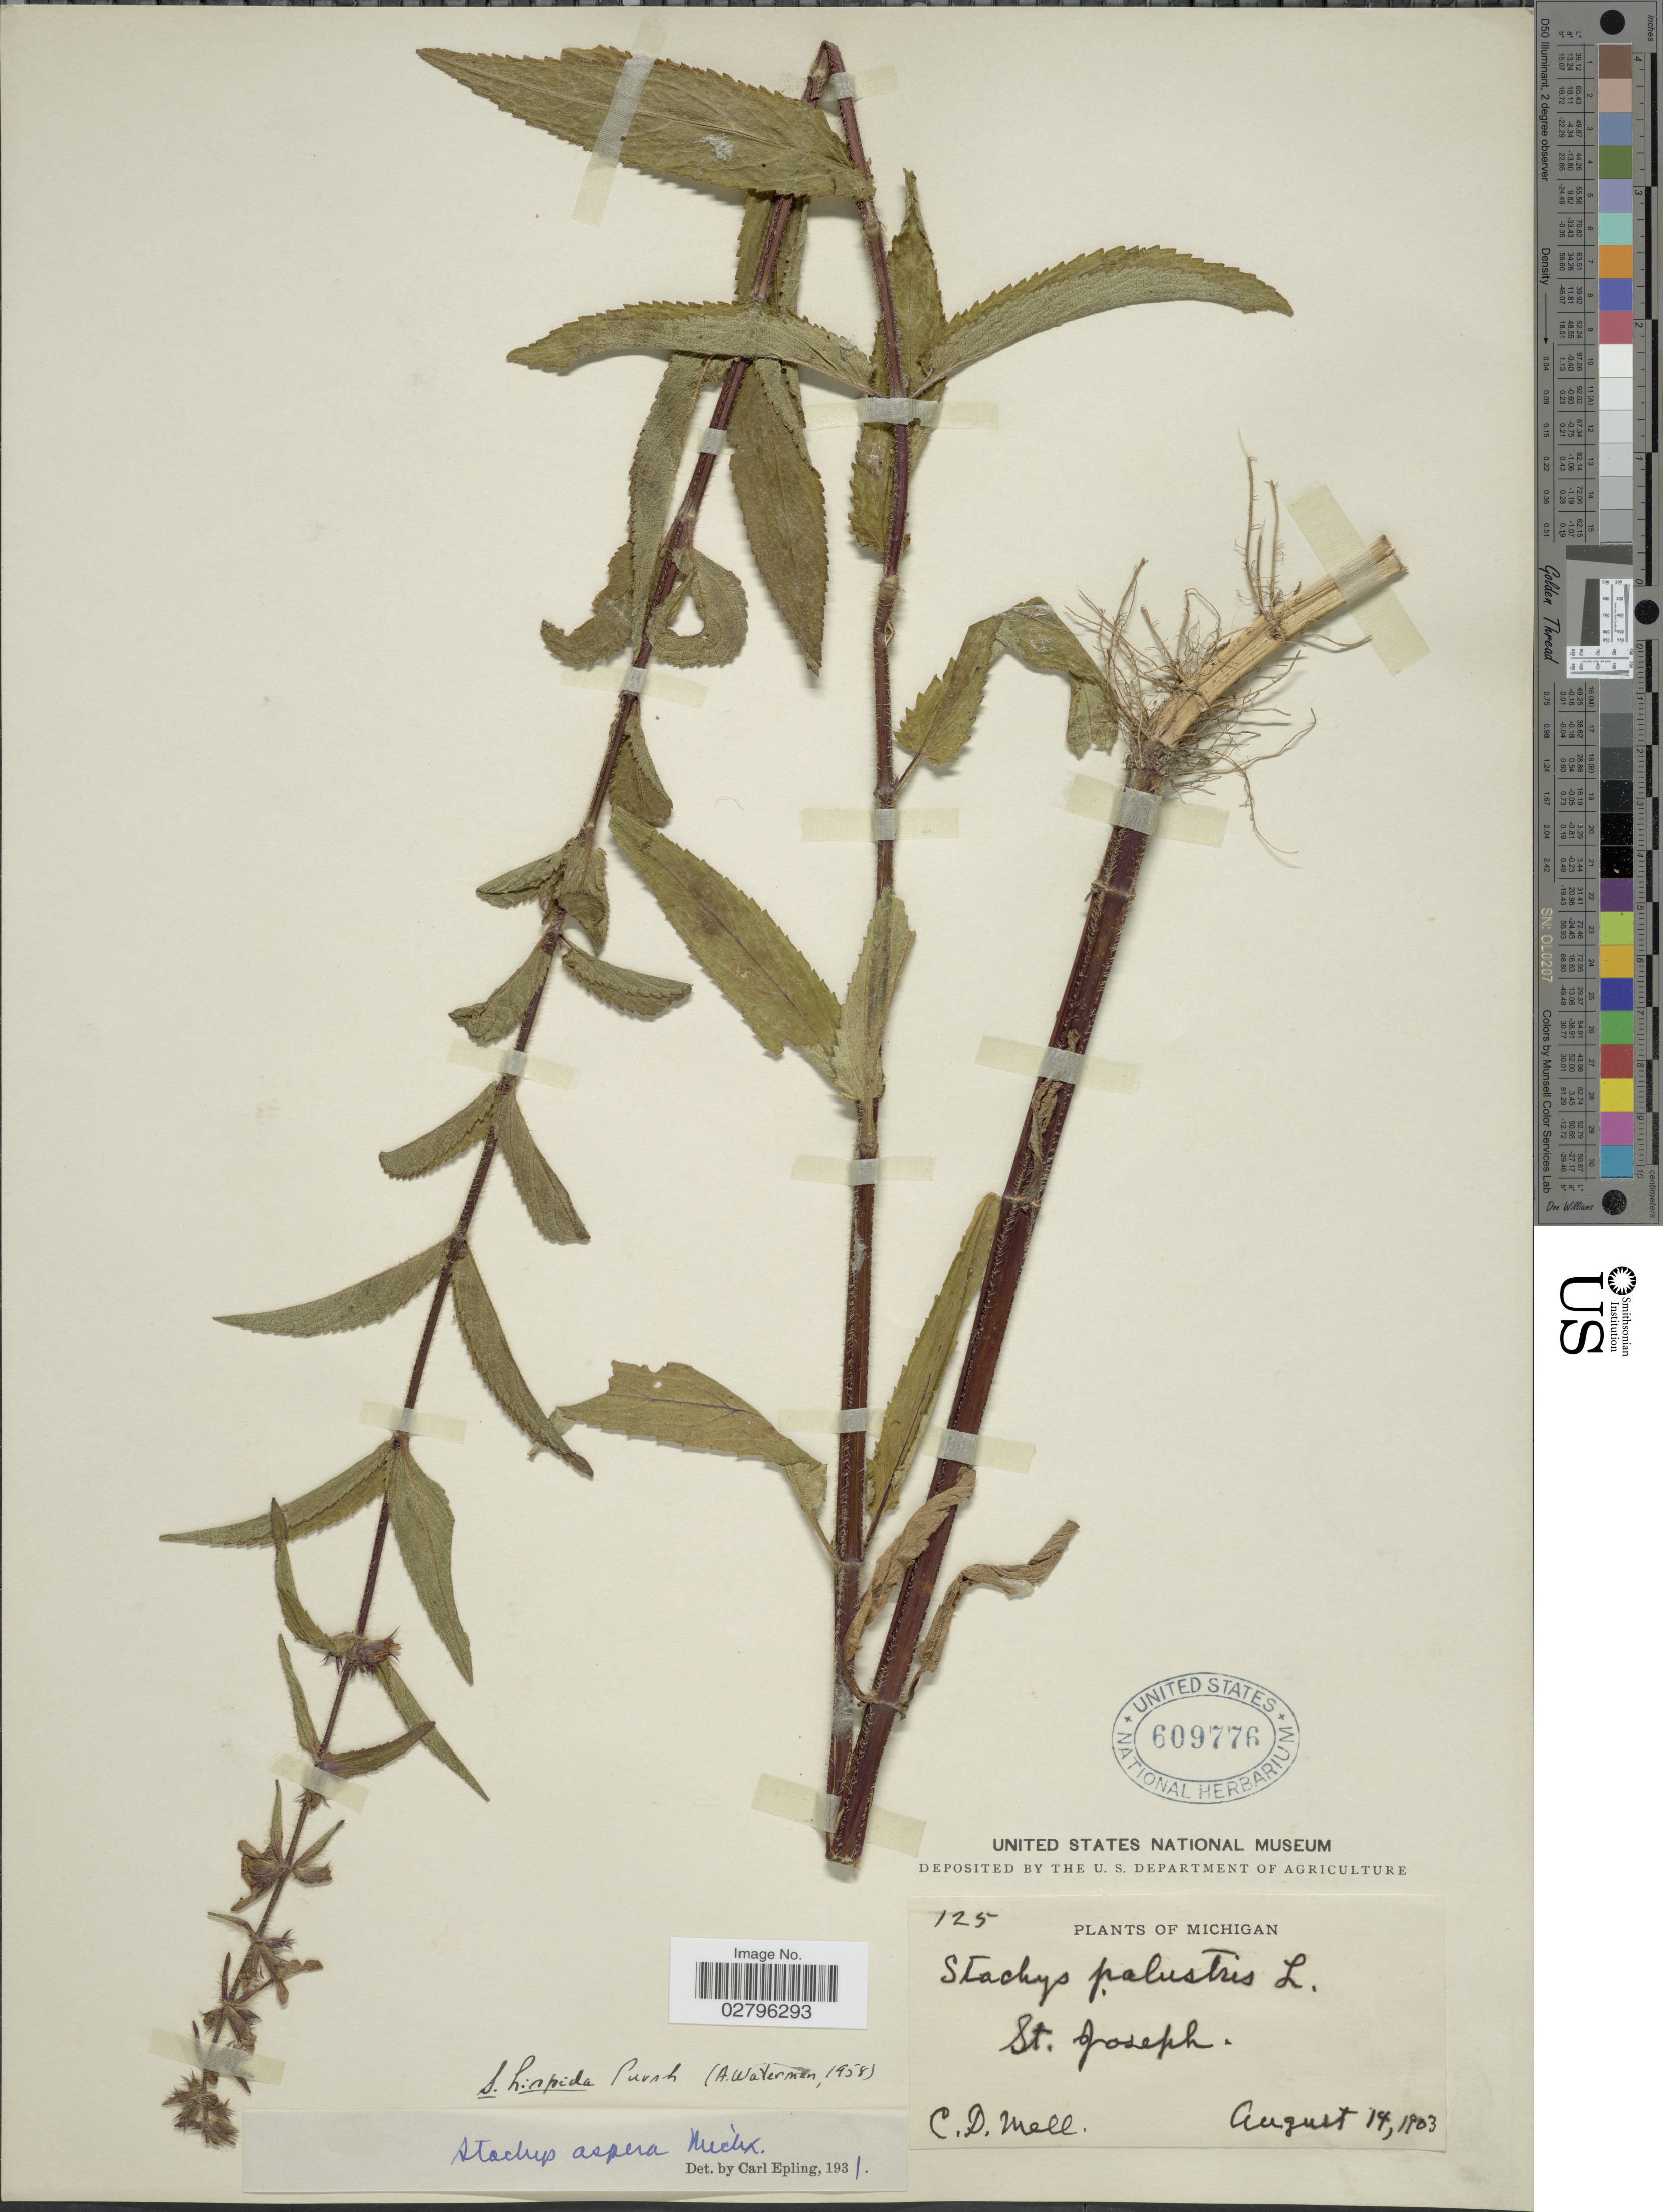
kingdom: Plantae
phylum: Tracheophyta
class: Magnoliopsida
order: Lamiales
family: Lamiaceae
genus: Stachys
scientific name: Stachys hispida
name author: Pursh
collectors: C. D. Mell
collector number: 125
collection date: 1903-08-14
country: United States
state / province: Michigan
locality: St. Joseph.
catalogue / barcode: US 609776